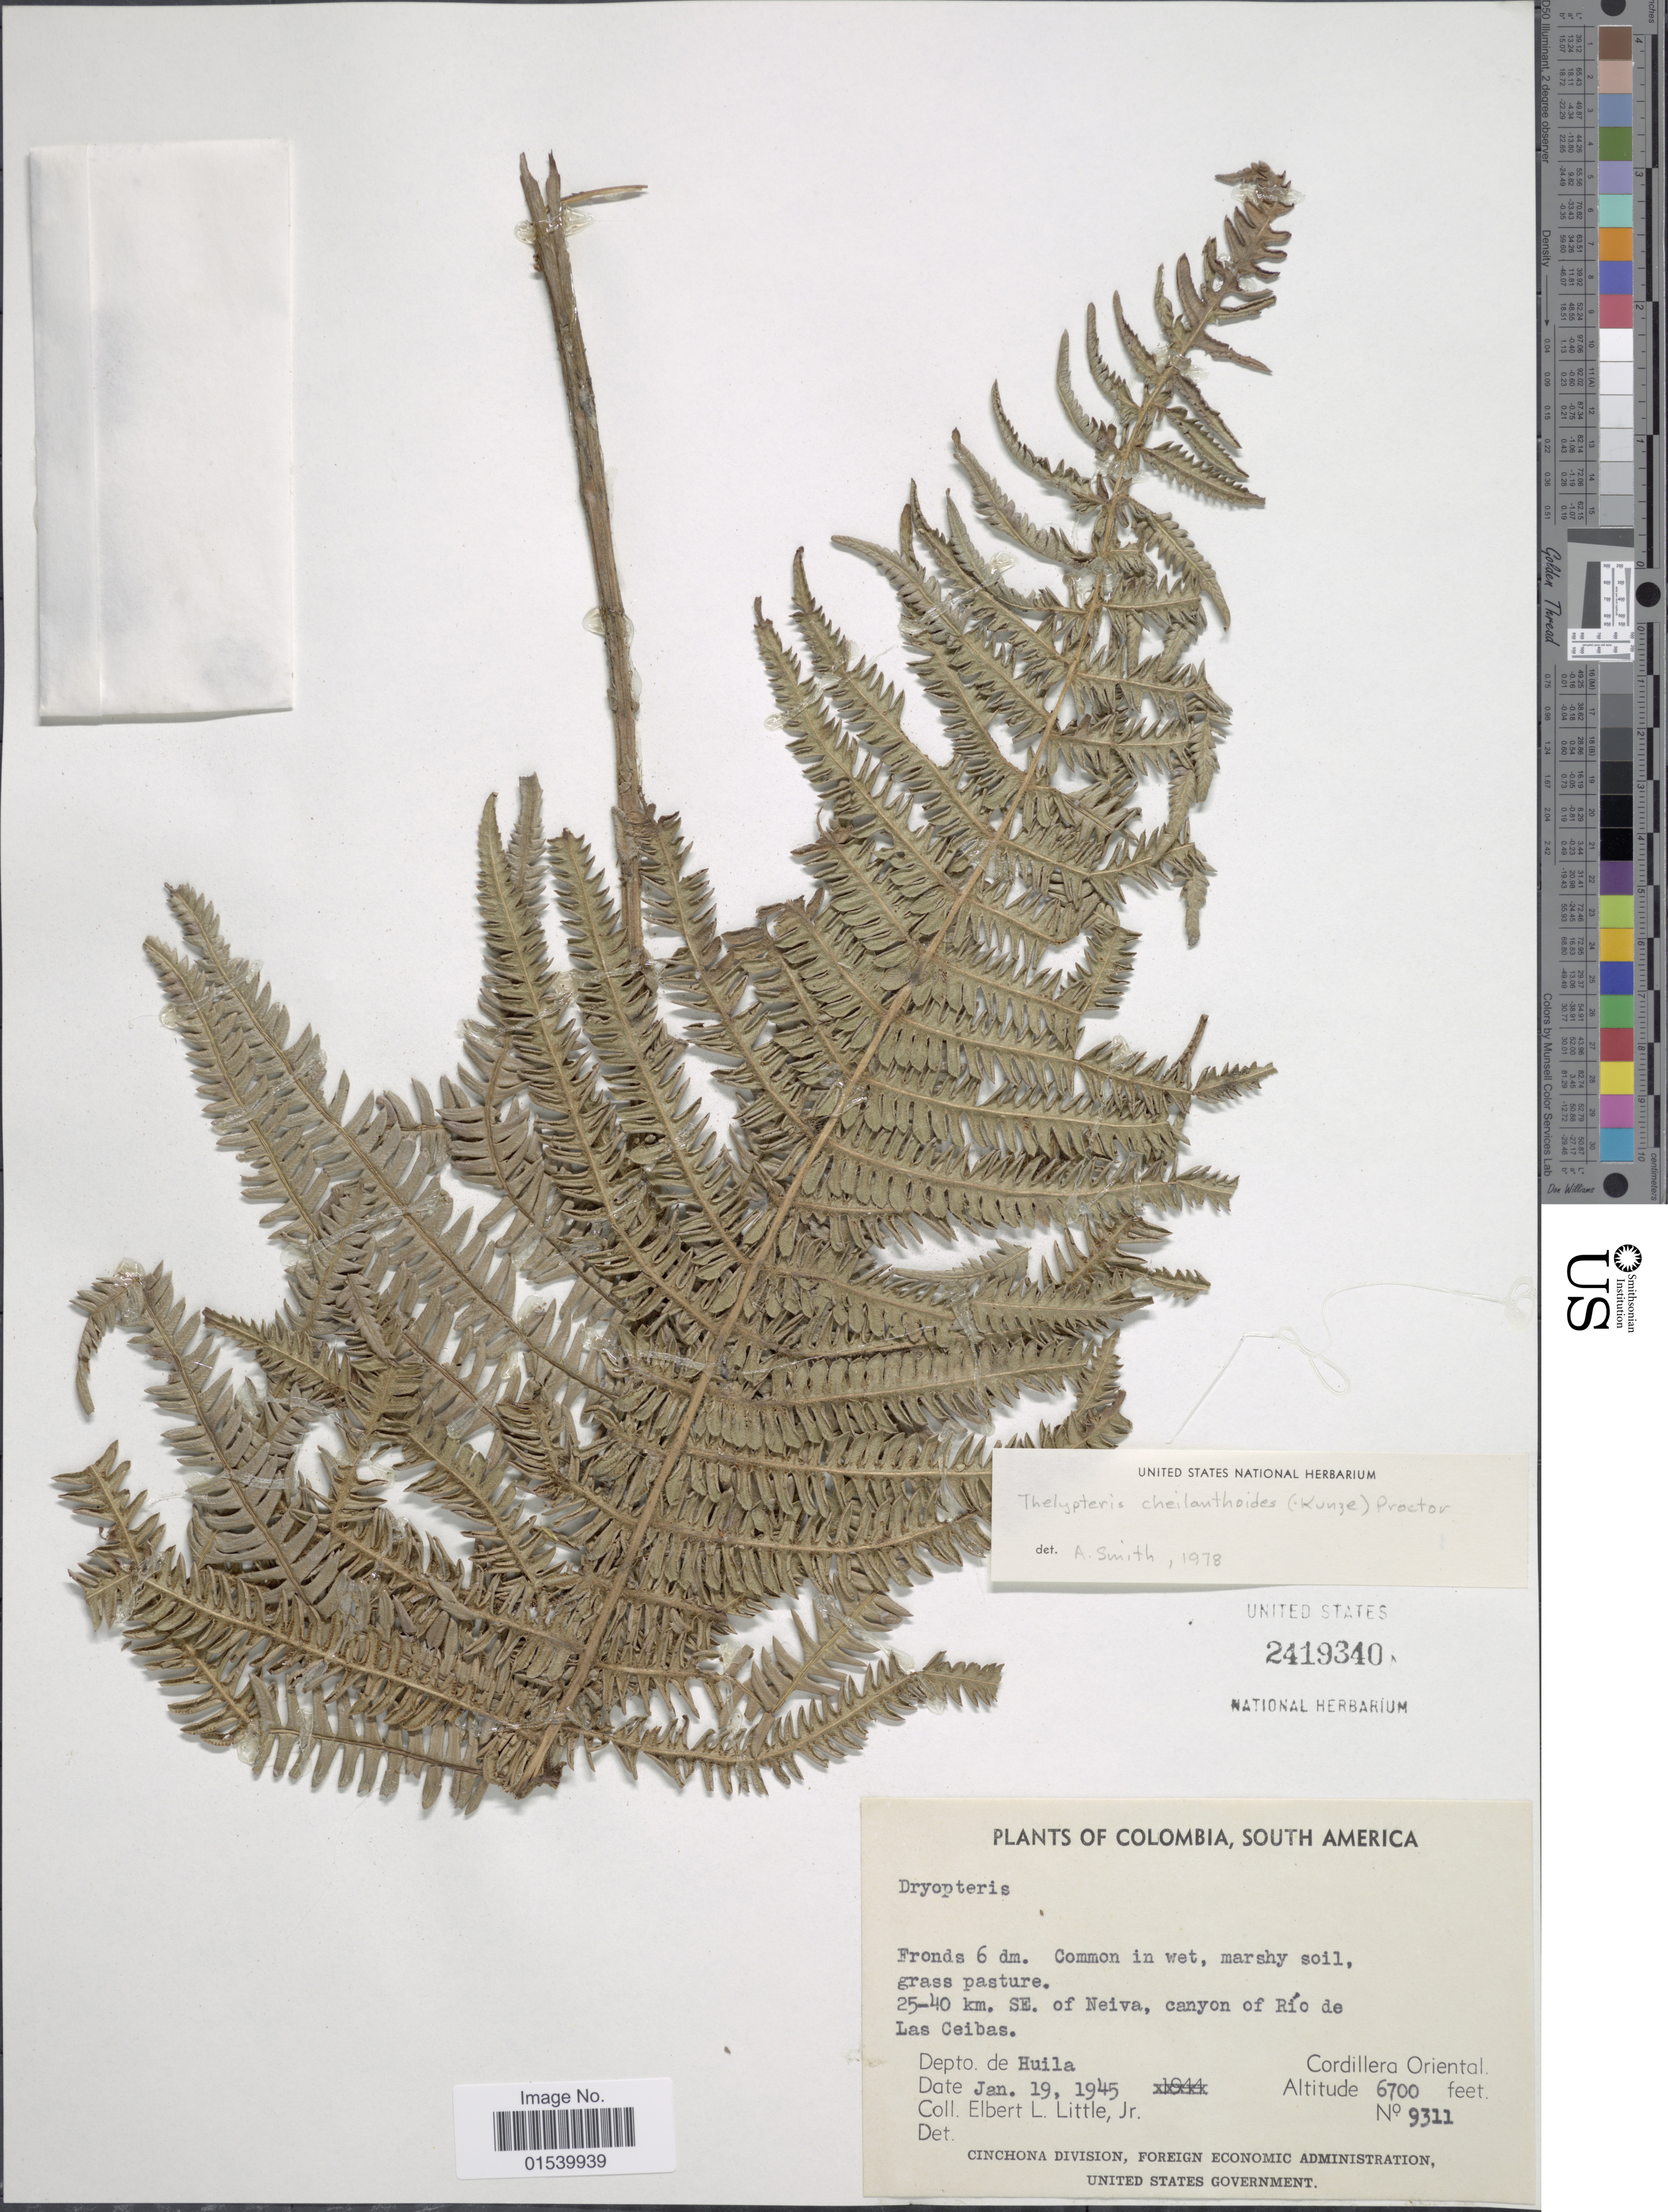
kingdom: Plantae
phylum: Tracheophyta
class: Polypodiopsida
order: Polypodiales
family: Thelypteridaceae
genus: Amauropelta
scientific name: Amauropelta cheilanthoides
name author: (Kunze) Á. Löve & D. Löve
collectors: E. L. Little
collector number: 9311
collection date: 1945-01-19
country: Colombia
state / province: Huila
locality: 25-40 km. SE of neiva, canyon of Río de Las Ceibas, Depto de Huila, Cordillera Oriental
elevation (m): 2042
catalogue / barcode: US 2419340